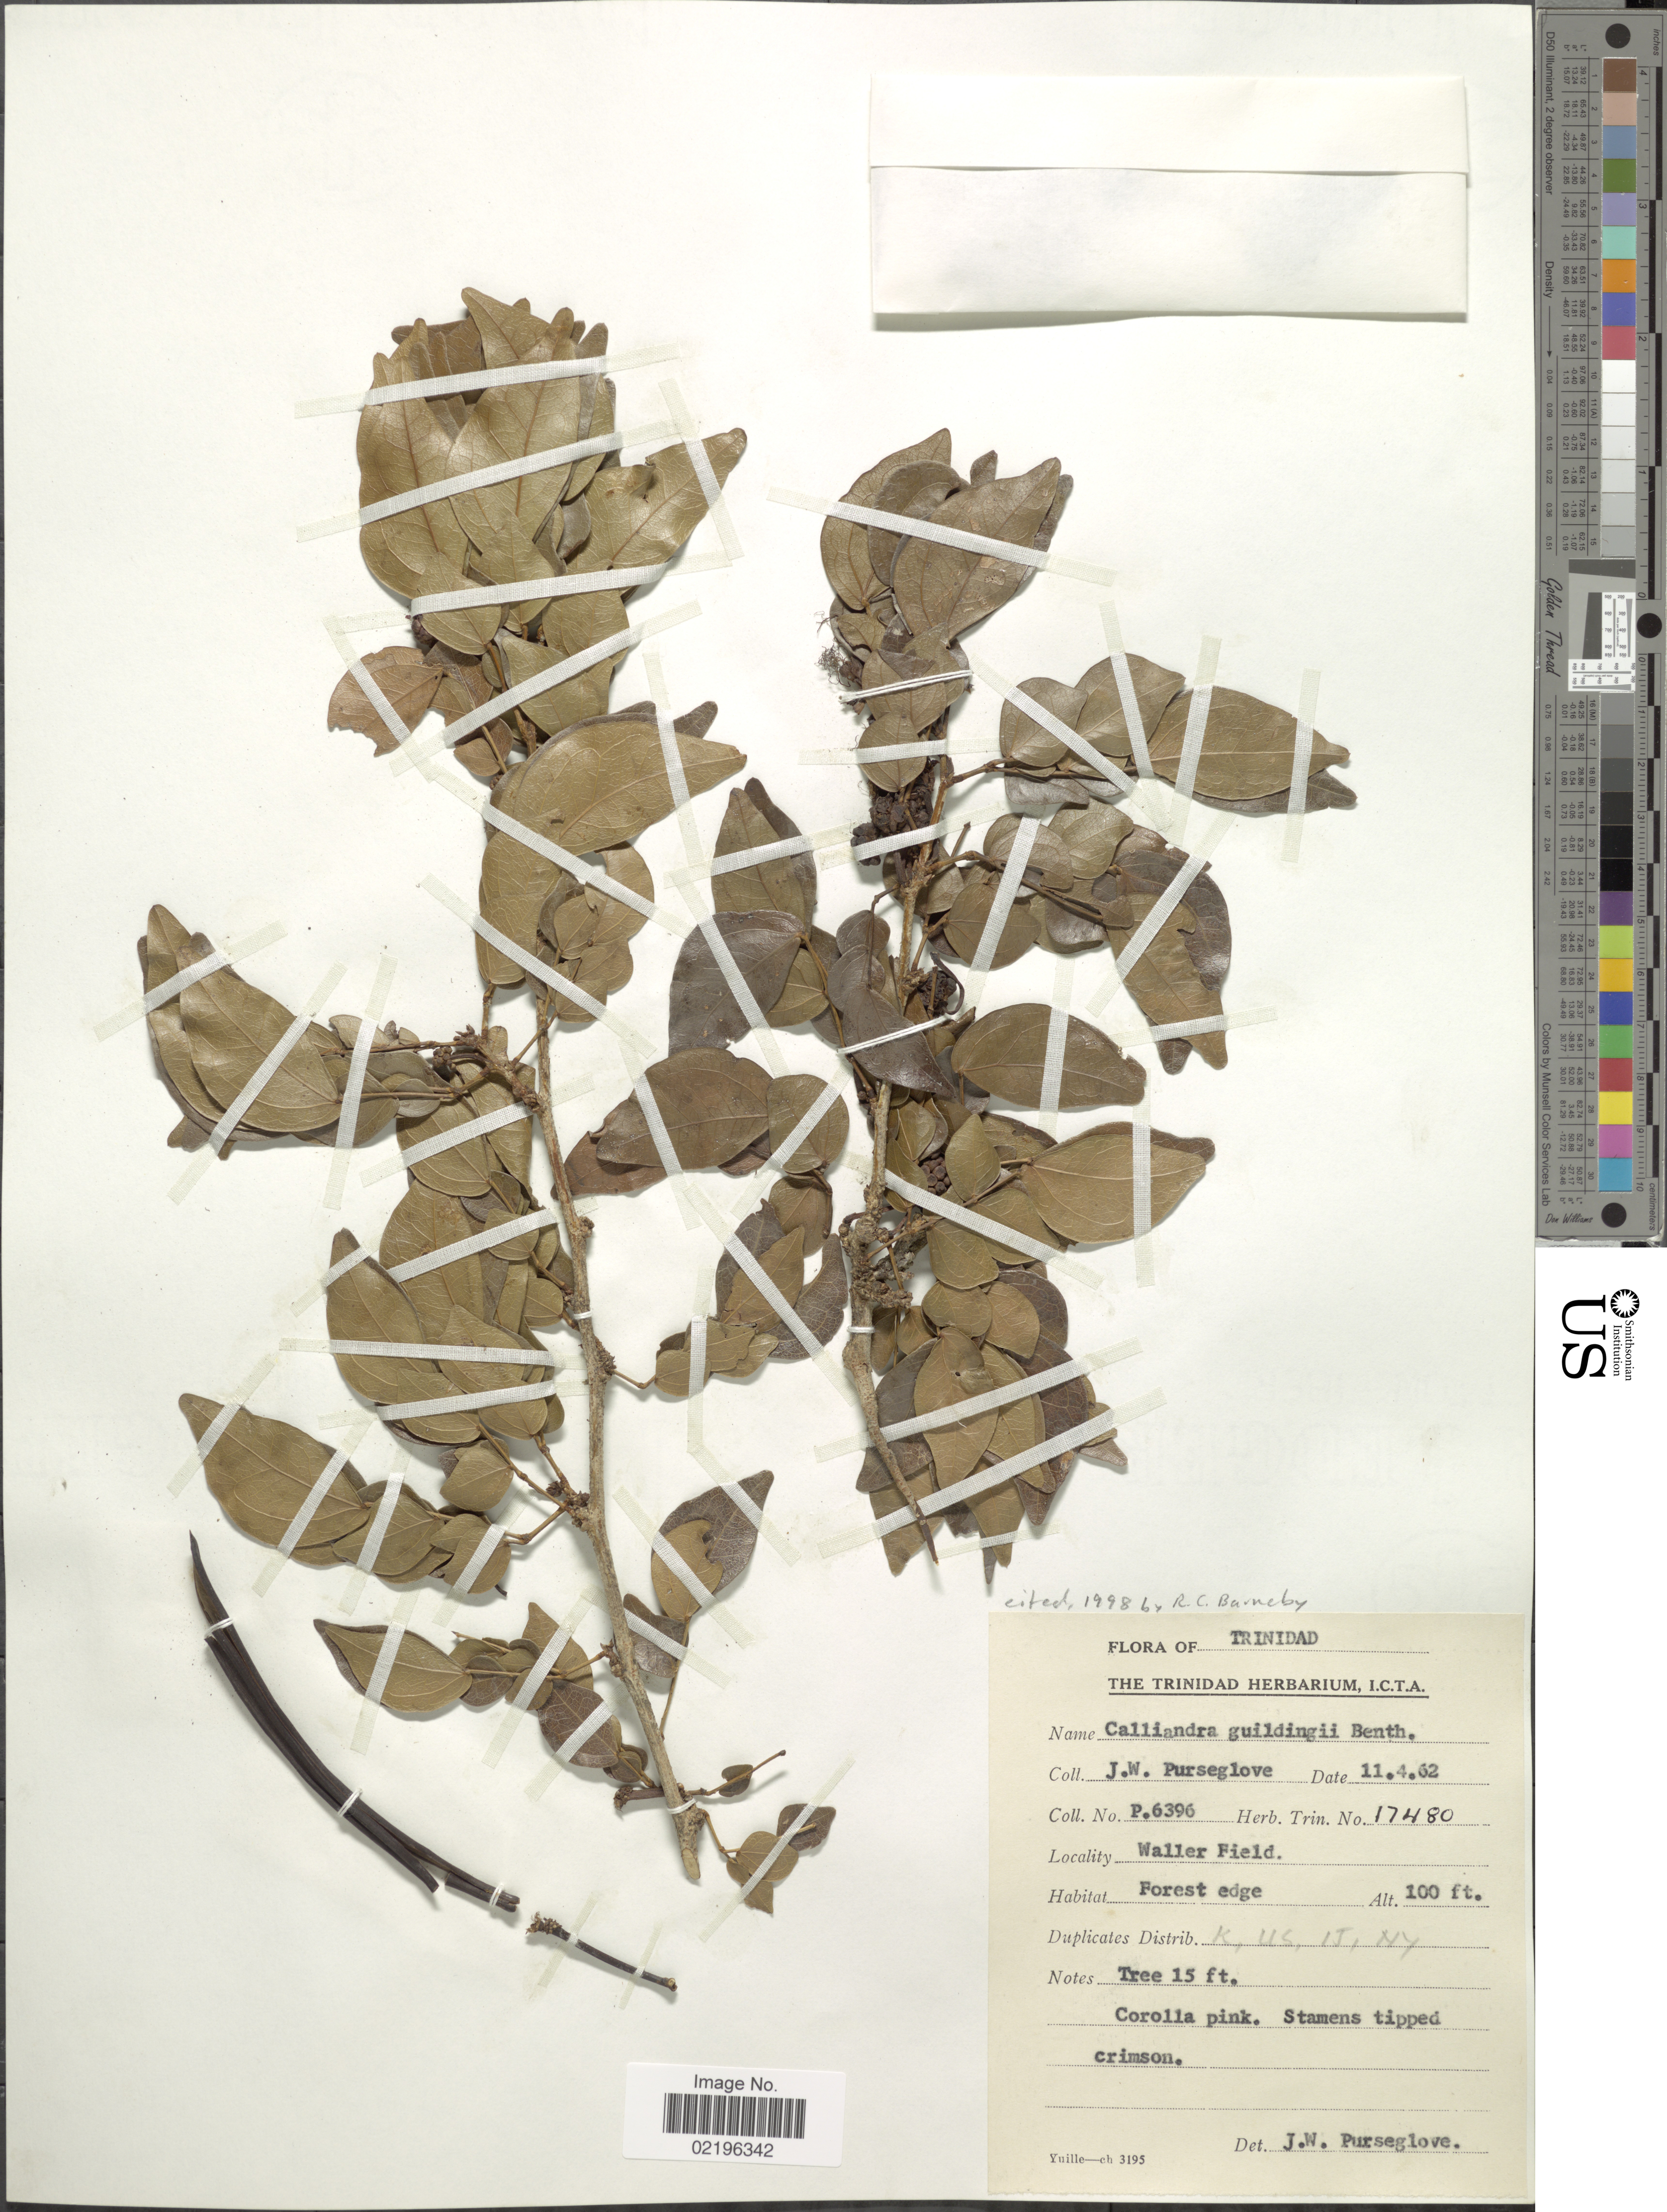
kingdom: Plantae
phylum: Tracheophyta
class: Magnoliopsida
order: Fabales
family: Fabaceae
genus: Calliandra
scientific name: Calliandra guildingii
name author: Benth.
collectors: J. Purseglove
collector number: P6396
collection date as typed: Transcribed d/m/y: 11/4/62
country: Trinidad and Tobago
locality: Trinidad, Waller Field, Forest edge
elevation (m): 100